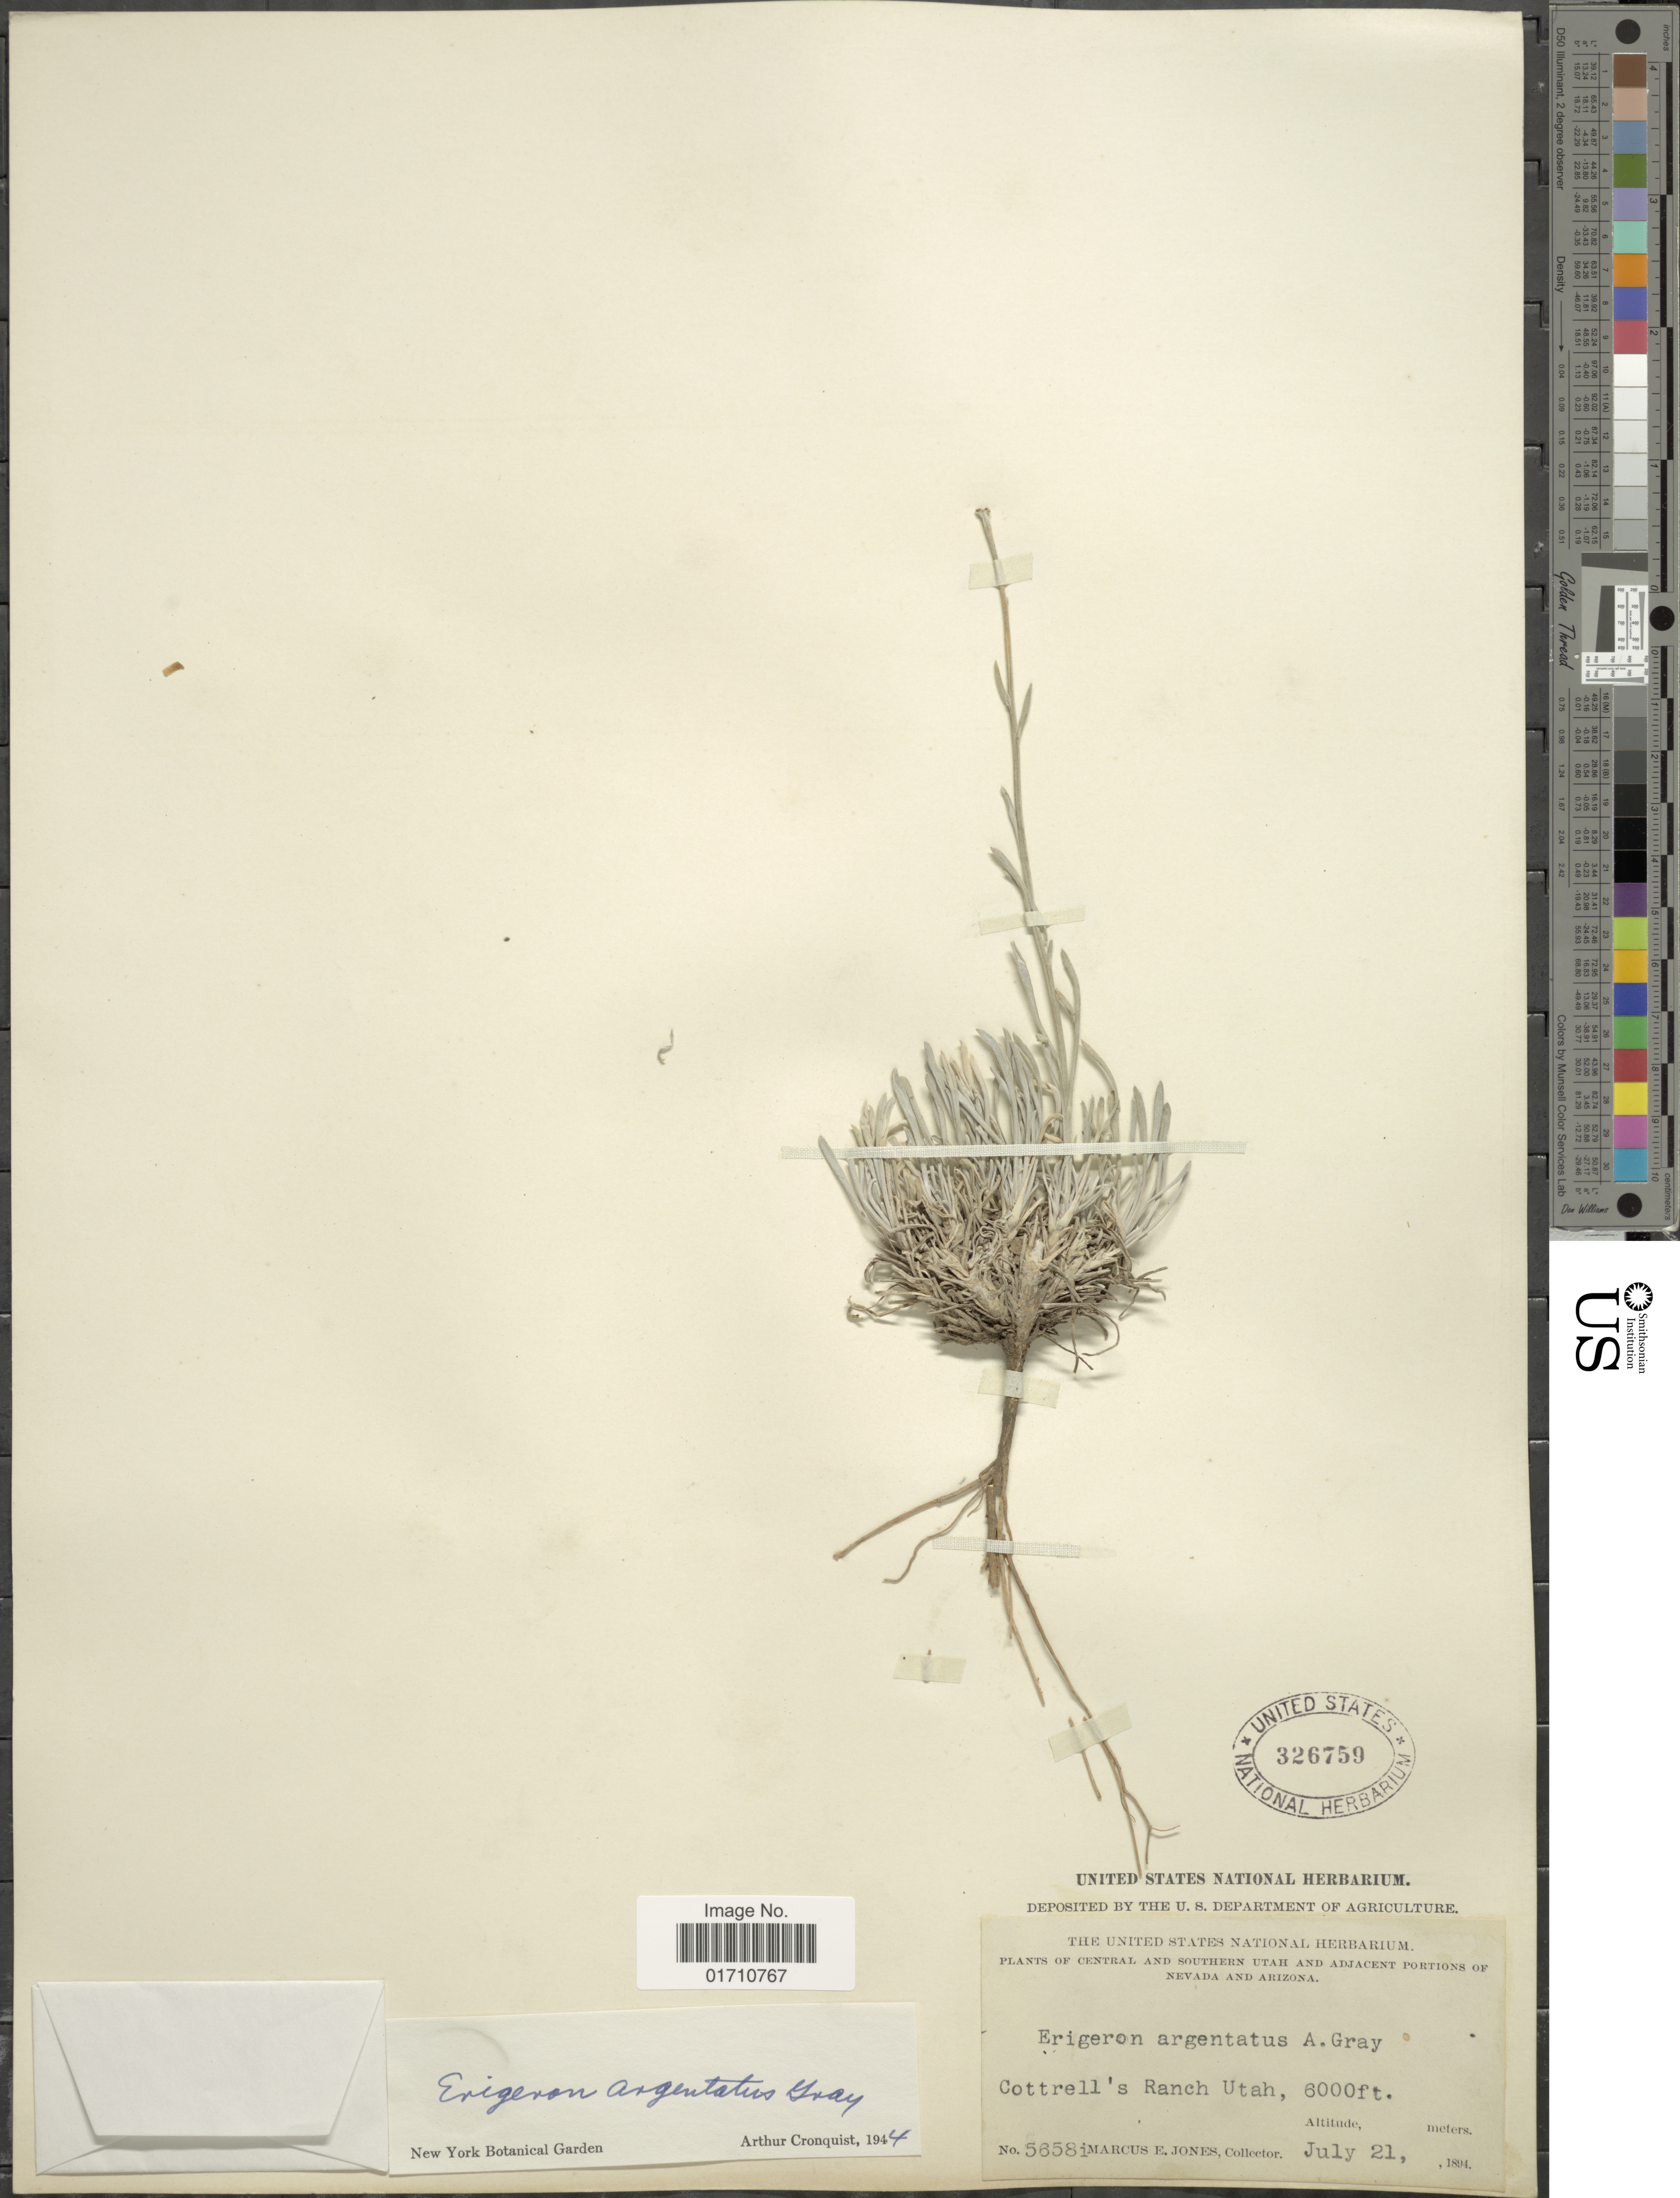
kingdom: Plantae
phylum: Tracheophyta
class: Magnoliopsida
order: Asterales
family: Asteraceae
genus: Erigeron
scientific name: Erigeron argentatus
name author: A. Gray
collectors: M. E. Jones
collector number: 5658i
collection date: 1894-07-21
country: United States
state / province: Utah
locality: Central and Southern Utah and Adjacent Portoins of Nevada and Arizona, Cottrell's Ranch Utah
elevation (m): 1829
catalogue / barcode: US 326759